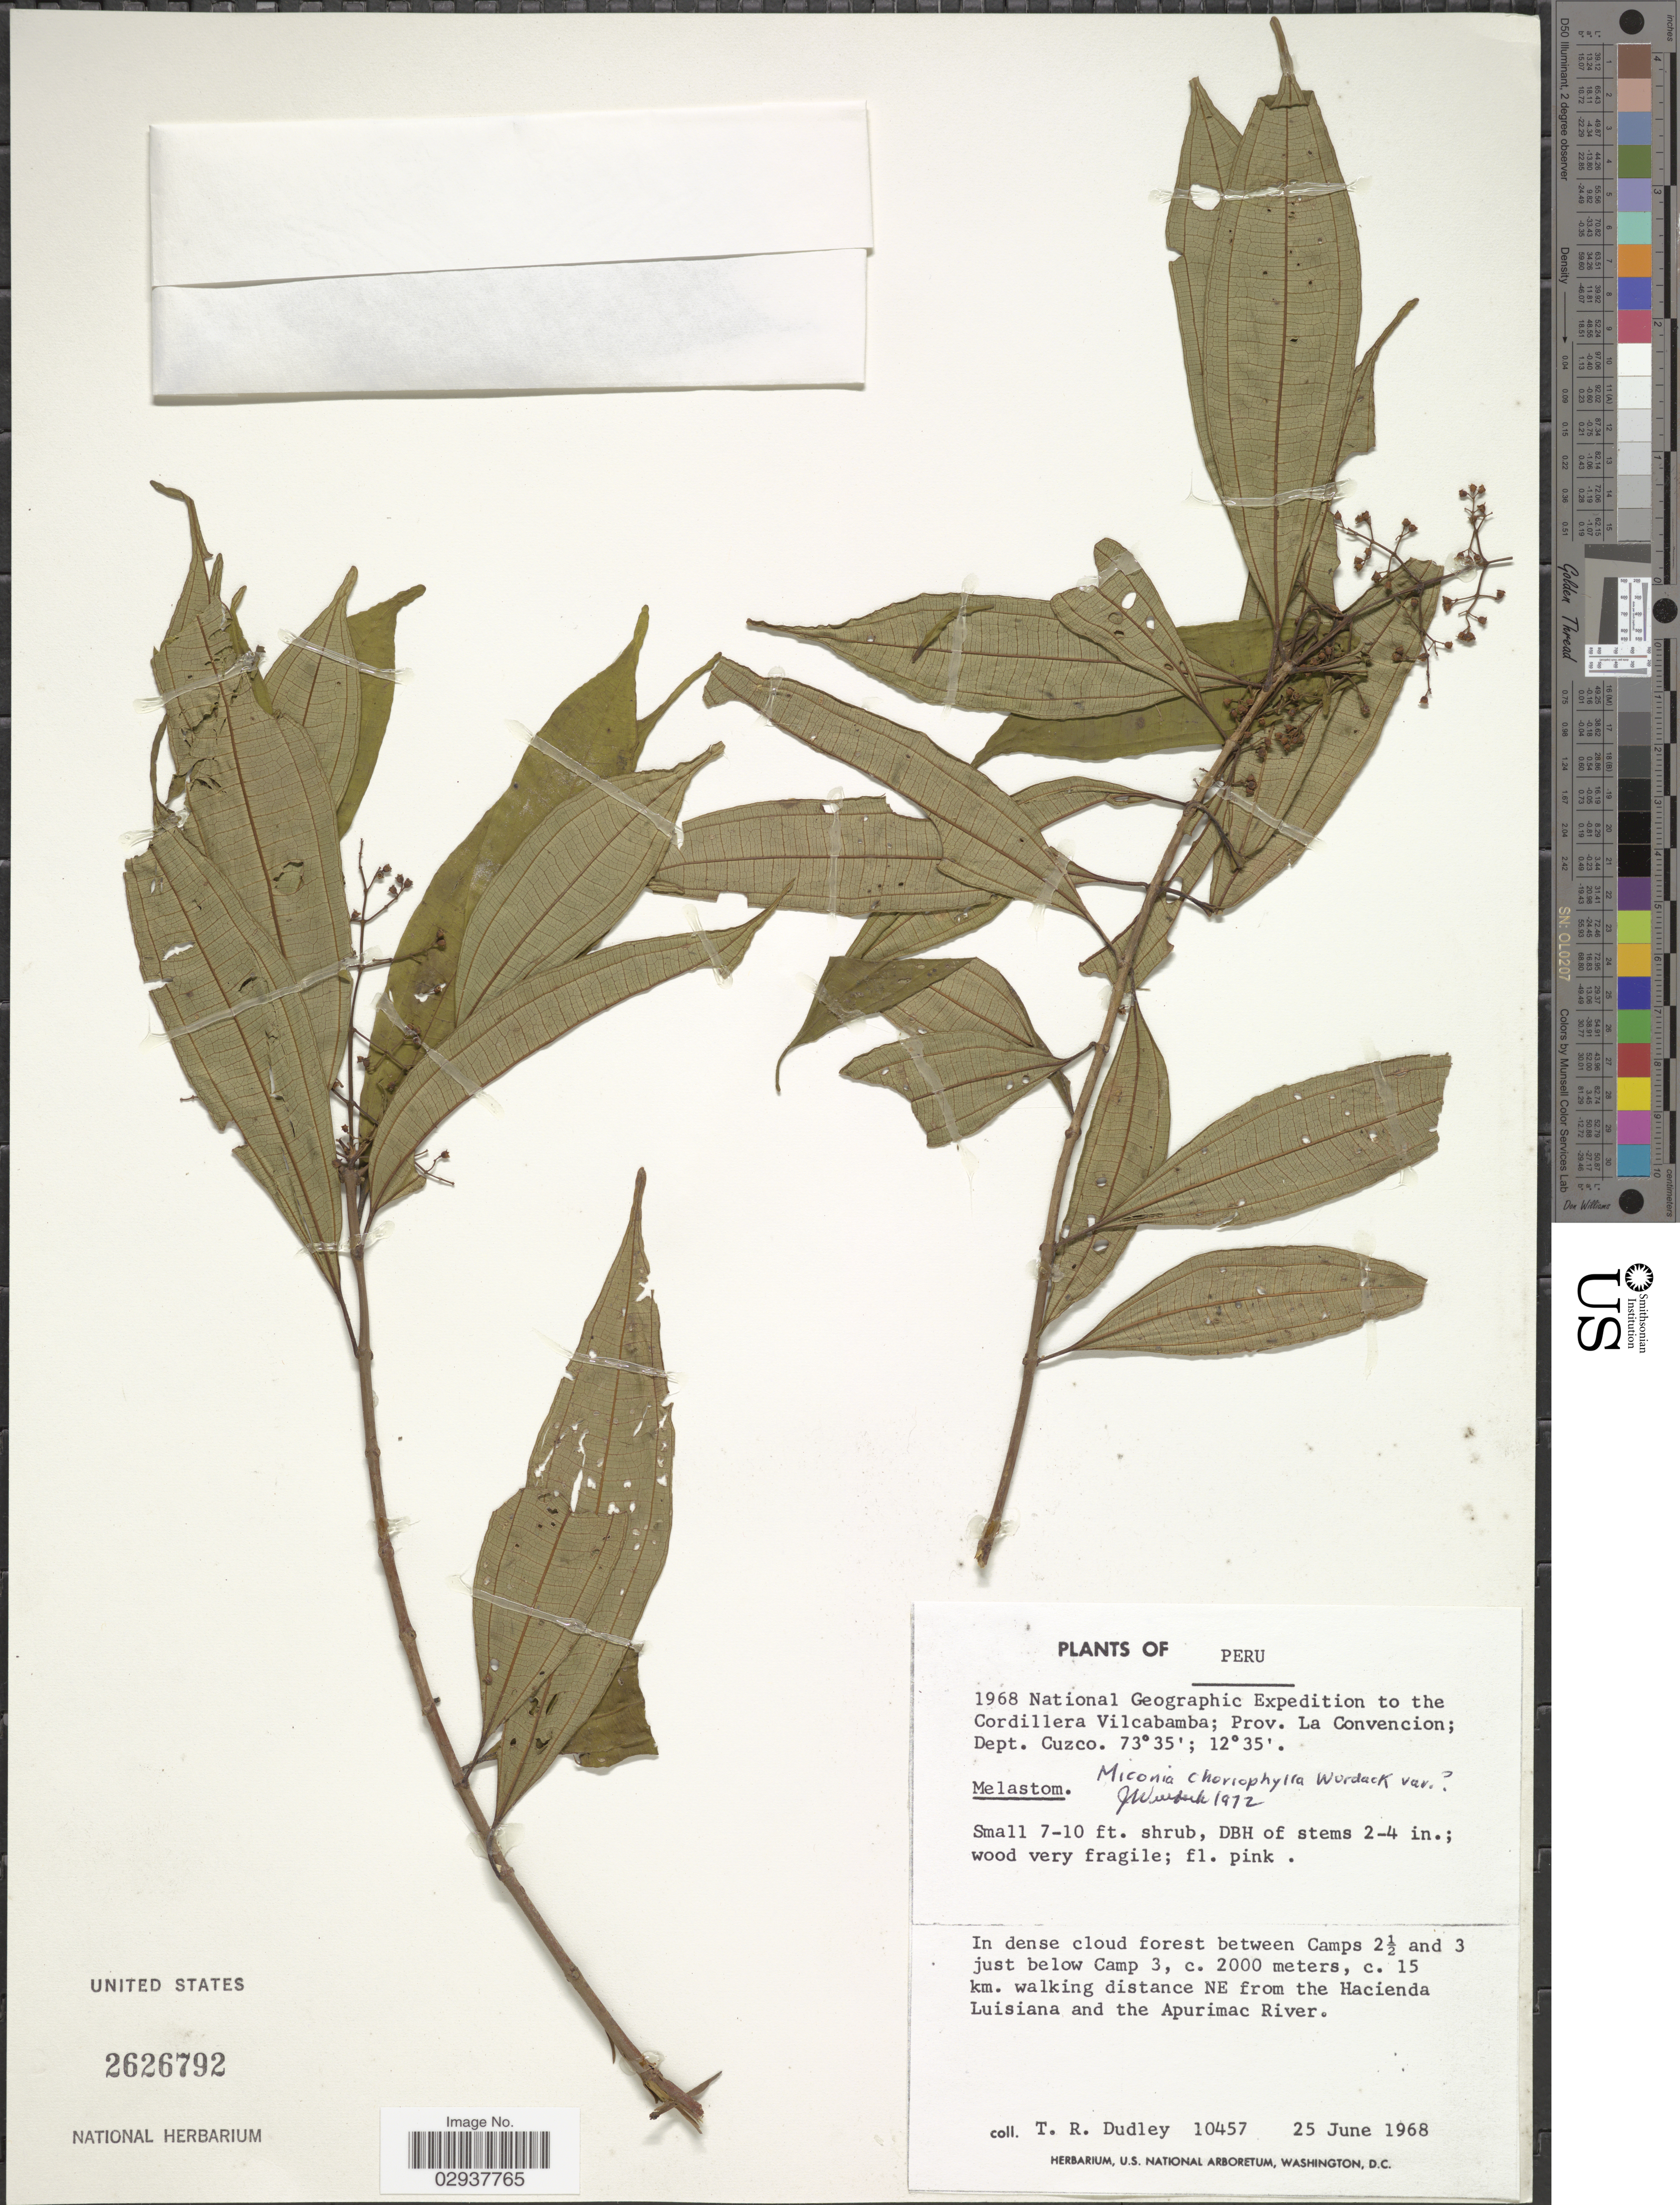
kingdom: Plantae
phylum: Tracheophyta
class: Magnoliopsida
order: Myrtales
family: Melastomataceae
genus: Miconia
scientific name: Miconia choriophylla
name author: Wurdack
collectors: T. R. Dudley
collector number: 10457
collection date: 1968-06-25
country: Peru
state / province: Cusco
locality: The Cordillera Vilcabamba; Prov. La Convencion; Dept. Cuzco. Between Camps 2½ and 3 just below Camp 3, c. 15 km. walking distance NE from the Hacienda Luisiana and the Apurimac River.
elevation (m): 2000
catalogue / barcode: US 2626792